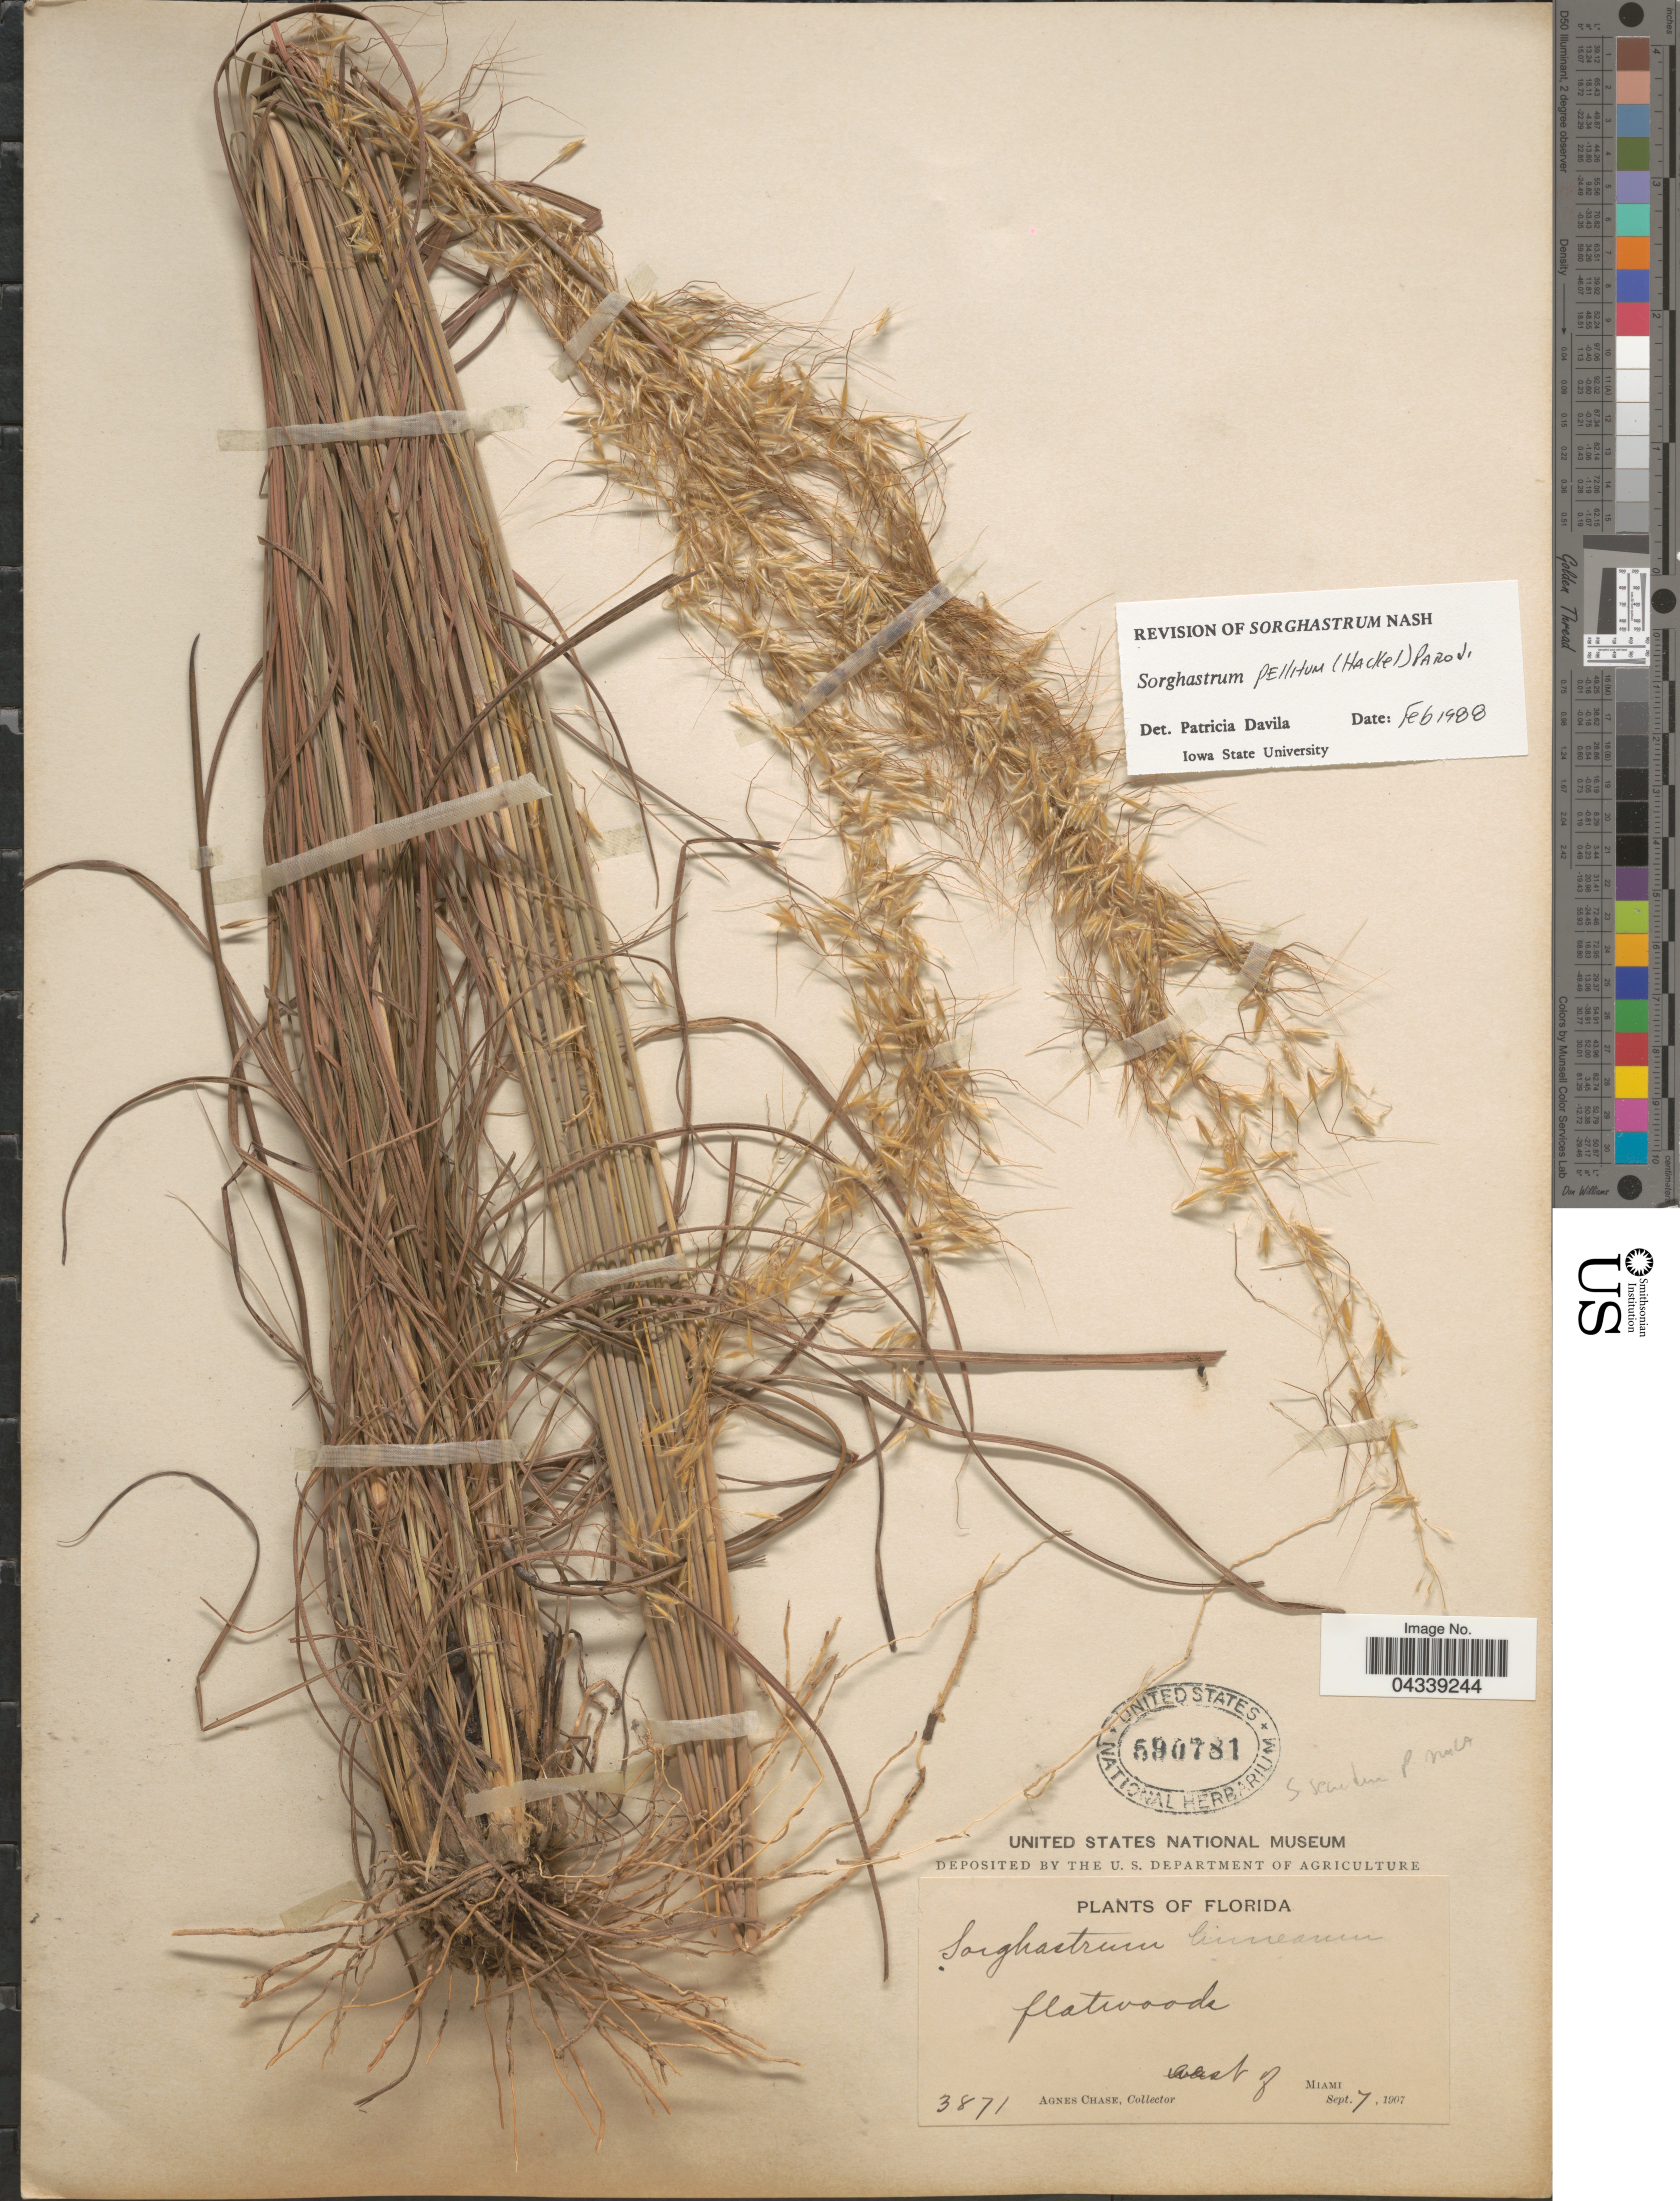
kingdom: Plantae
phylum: Tracheophyta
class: Liliopsida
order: Poales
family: Poaceae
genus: Sorghastrum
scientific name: Sorghastrum pellitum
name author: (Hack.) Parodi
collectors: A. Chase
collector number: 3871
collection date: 1907-09-07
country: United States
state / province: Florida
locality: West of Miami.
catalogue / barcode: US 590781